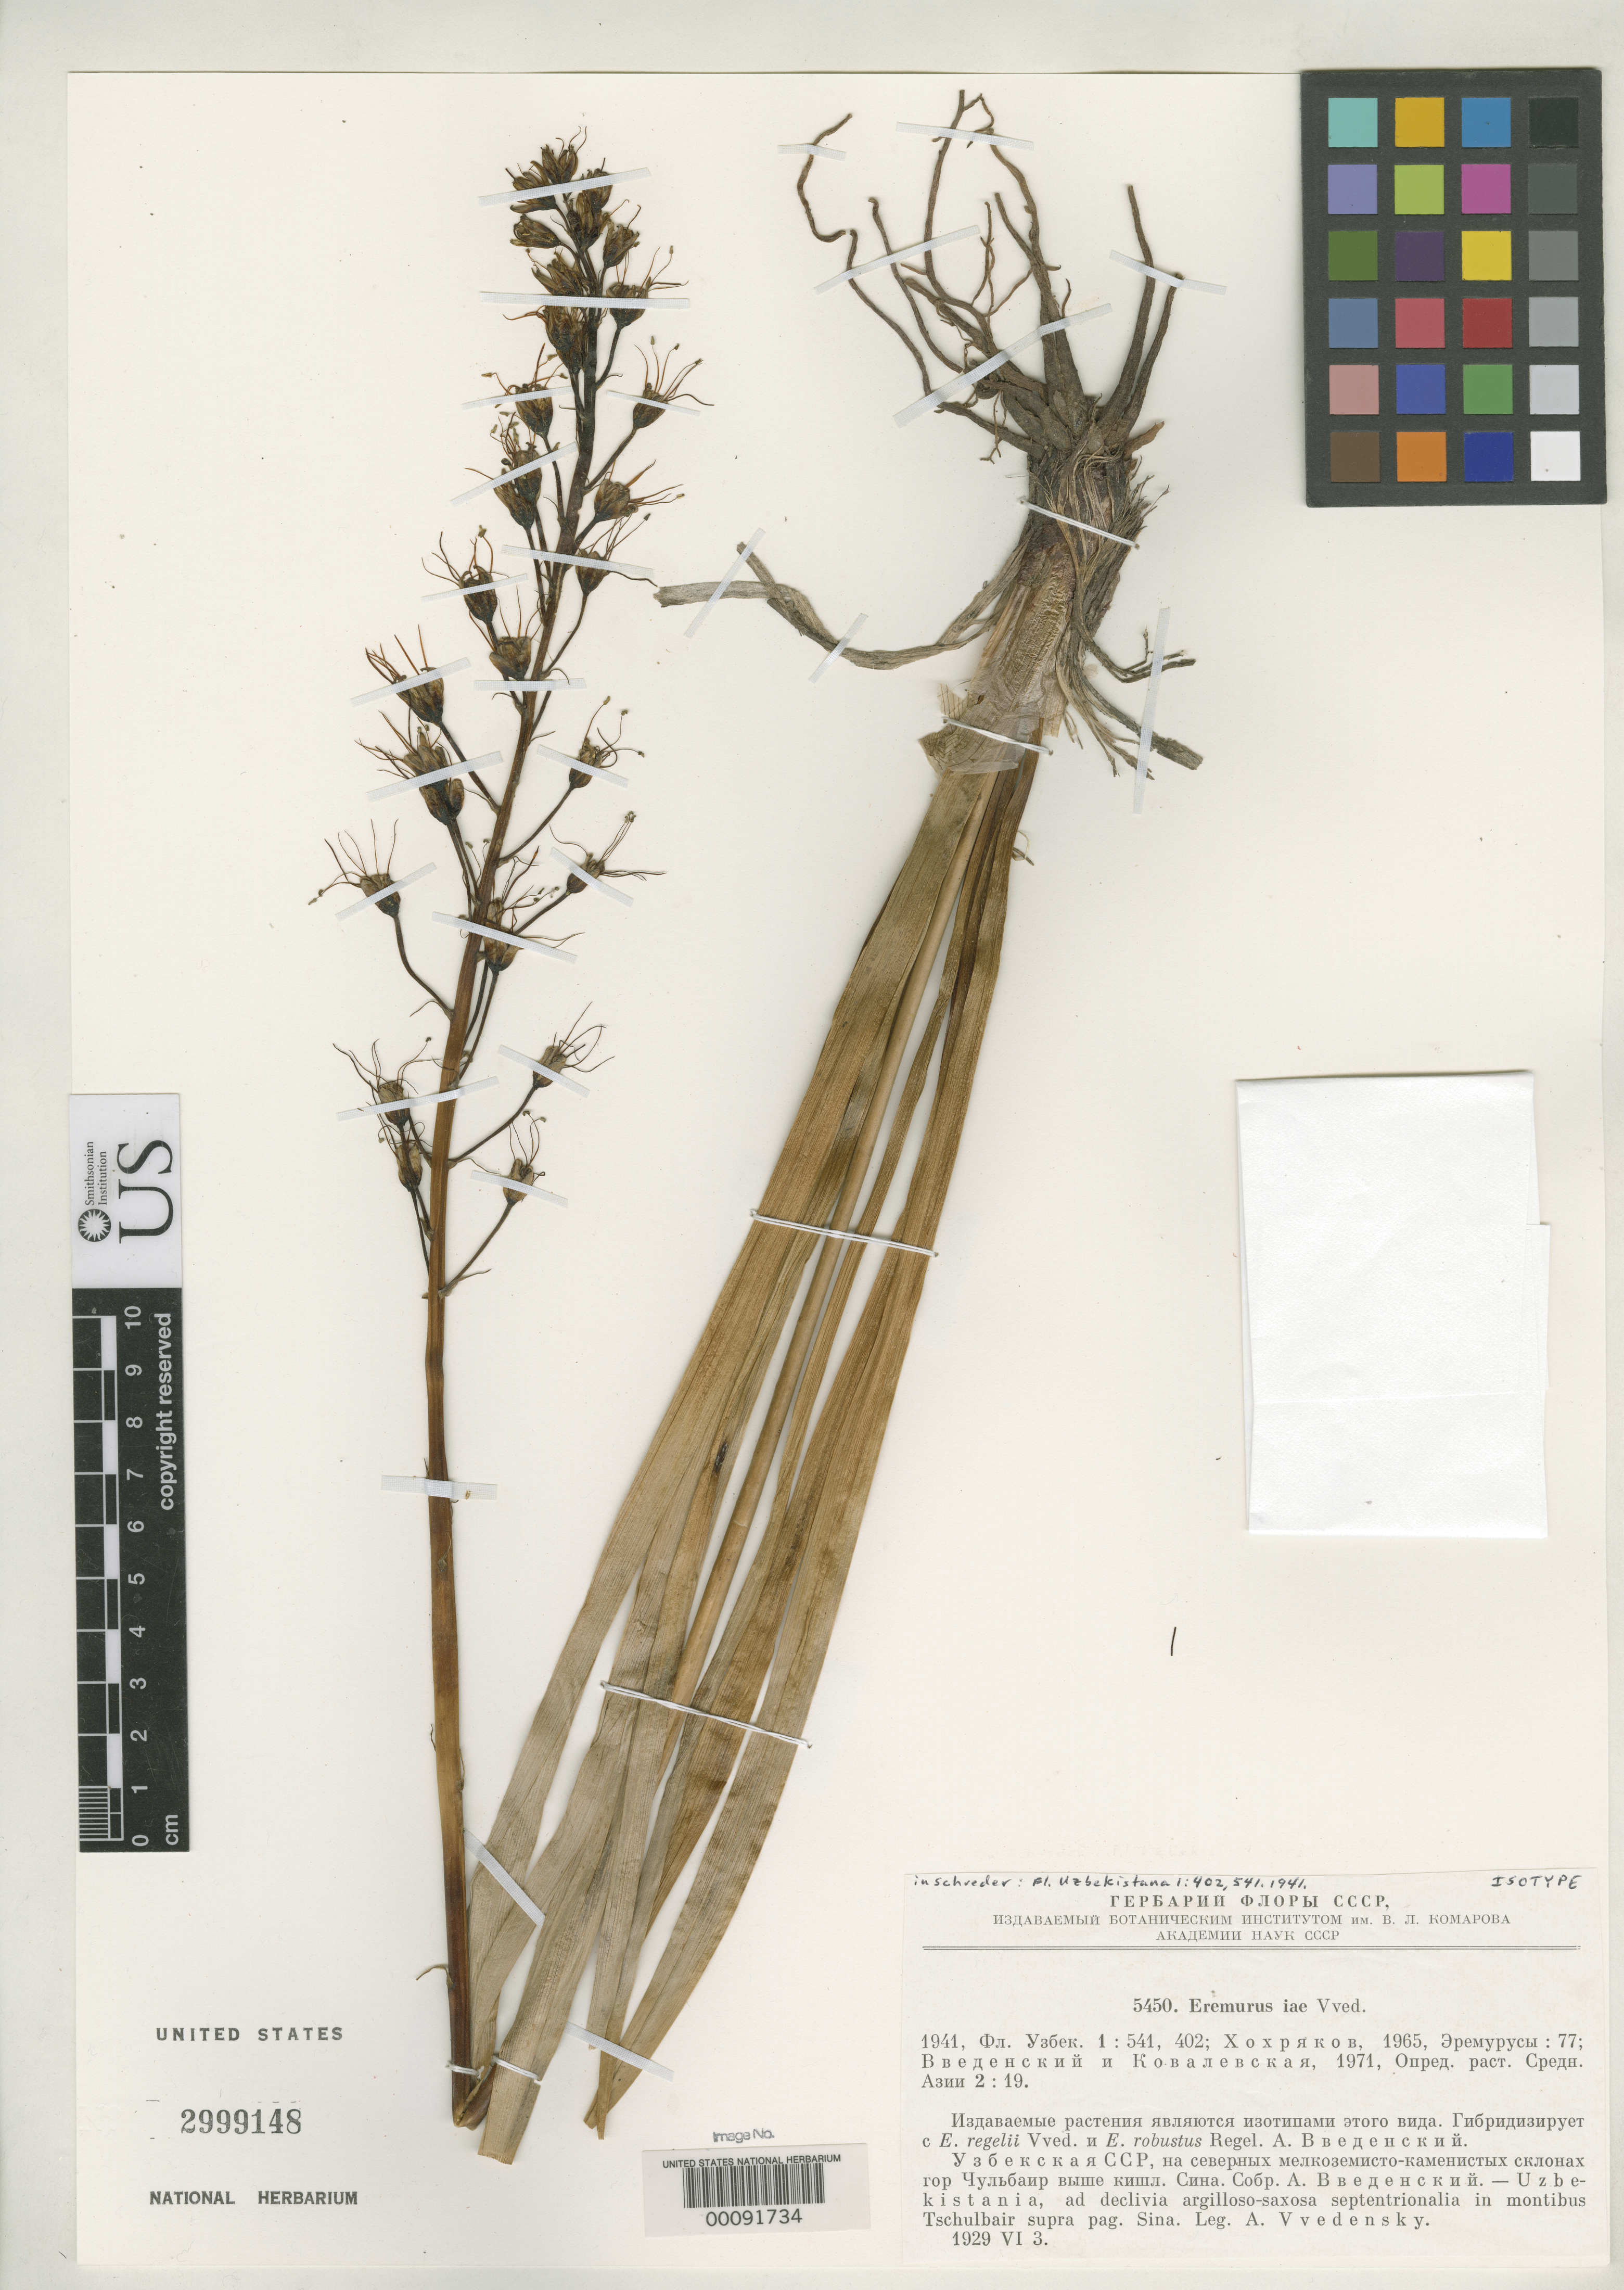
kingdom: Plantae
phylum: Tracheophyta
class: Liliopsida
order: Asparagales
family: Asphodelaceae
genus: Eremurus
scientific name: Eremurus iae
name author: Vved. in Schreder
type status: Isotype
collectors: A. Vvedensky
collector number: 5450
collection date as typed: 03 Jun 1929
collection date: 1929-06-03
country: Uzbekistan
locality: Mt. Tschulbair.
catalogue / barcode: US 2999148